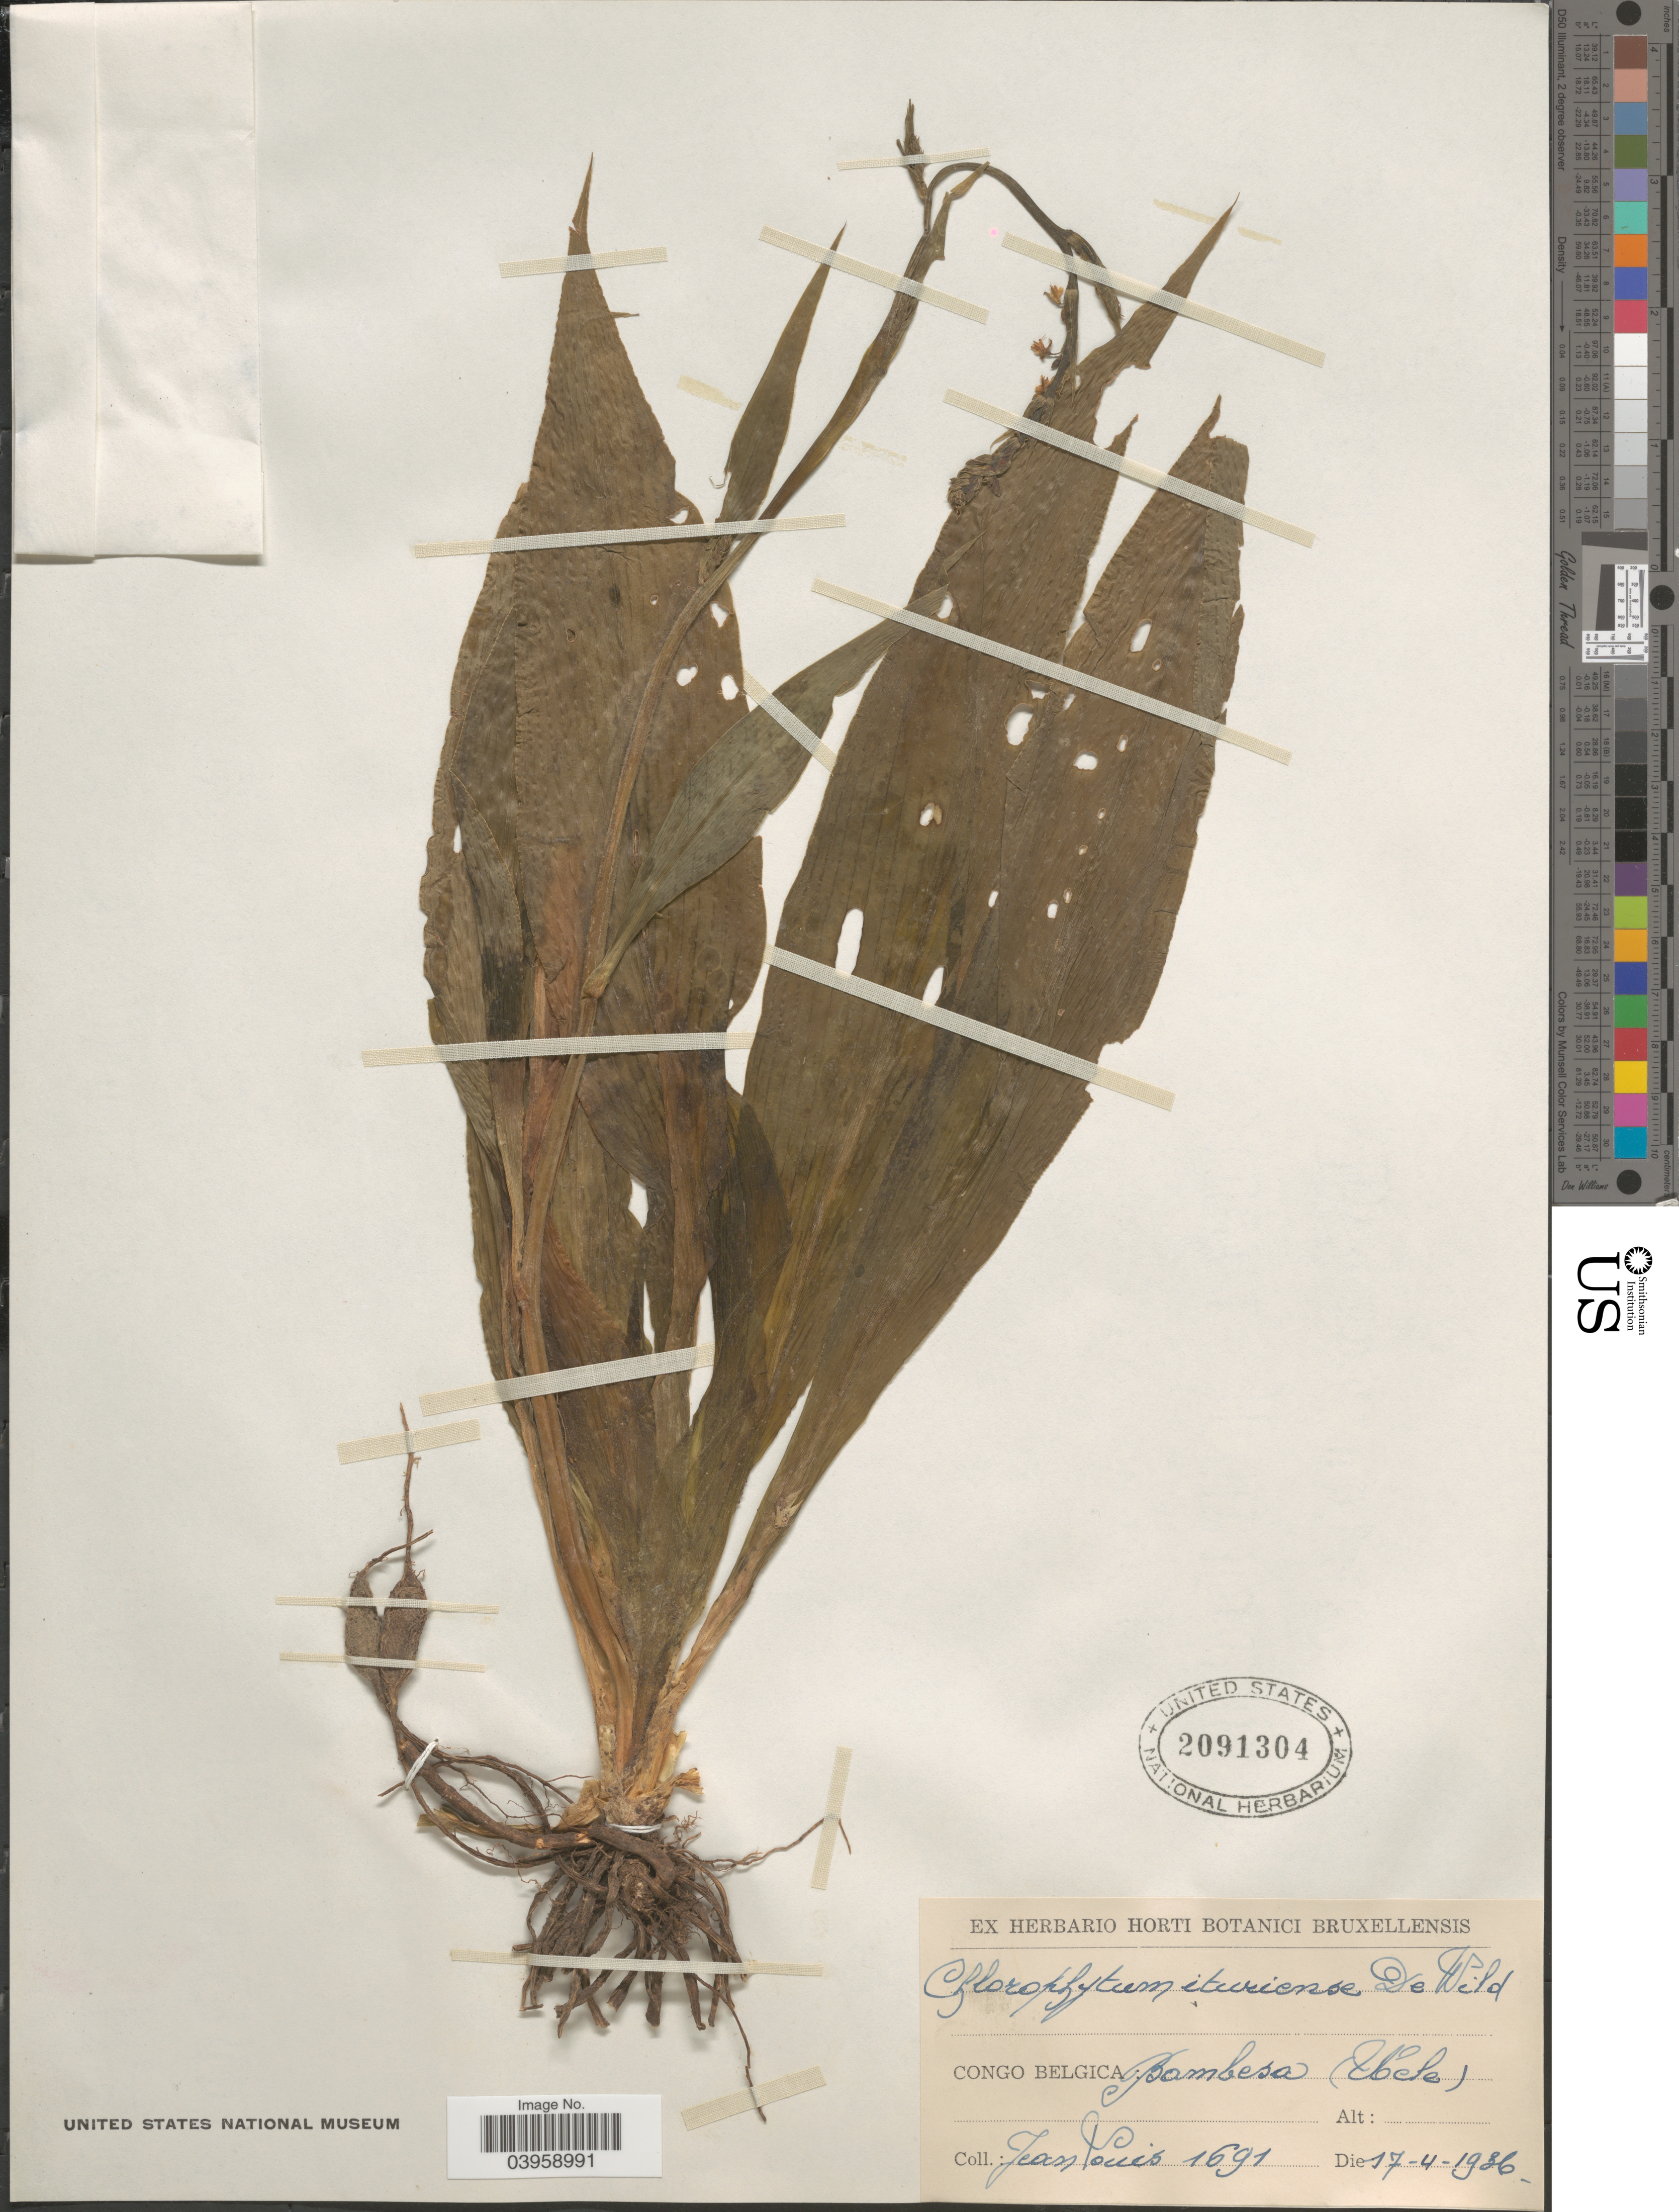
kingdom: Plantae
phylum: Tracheophyta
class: Liliopsida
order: Asparagales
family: Asparagaceae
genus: Chlorophytum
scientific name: Chlorophytum ituriense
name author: De Wild.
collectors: J. Louis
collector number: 1691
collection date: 1936-04-17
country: Congo, Democratic Republic of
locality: Congo Belgica: Bambesa (Uléle).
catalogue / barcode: US 2091304